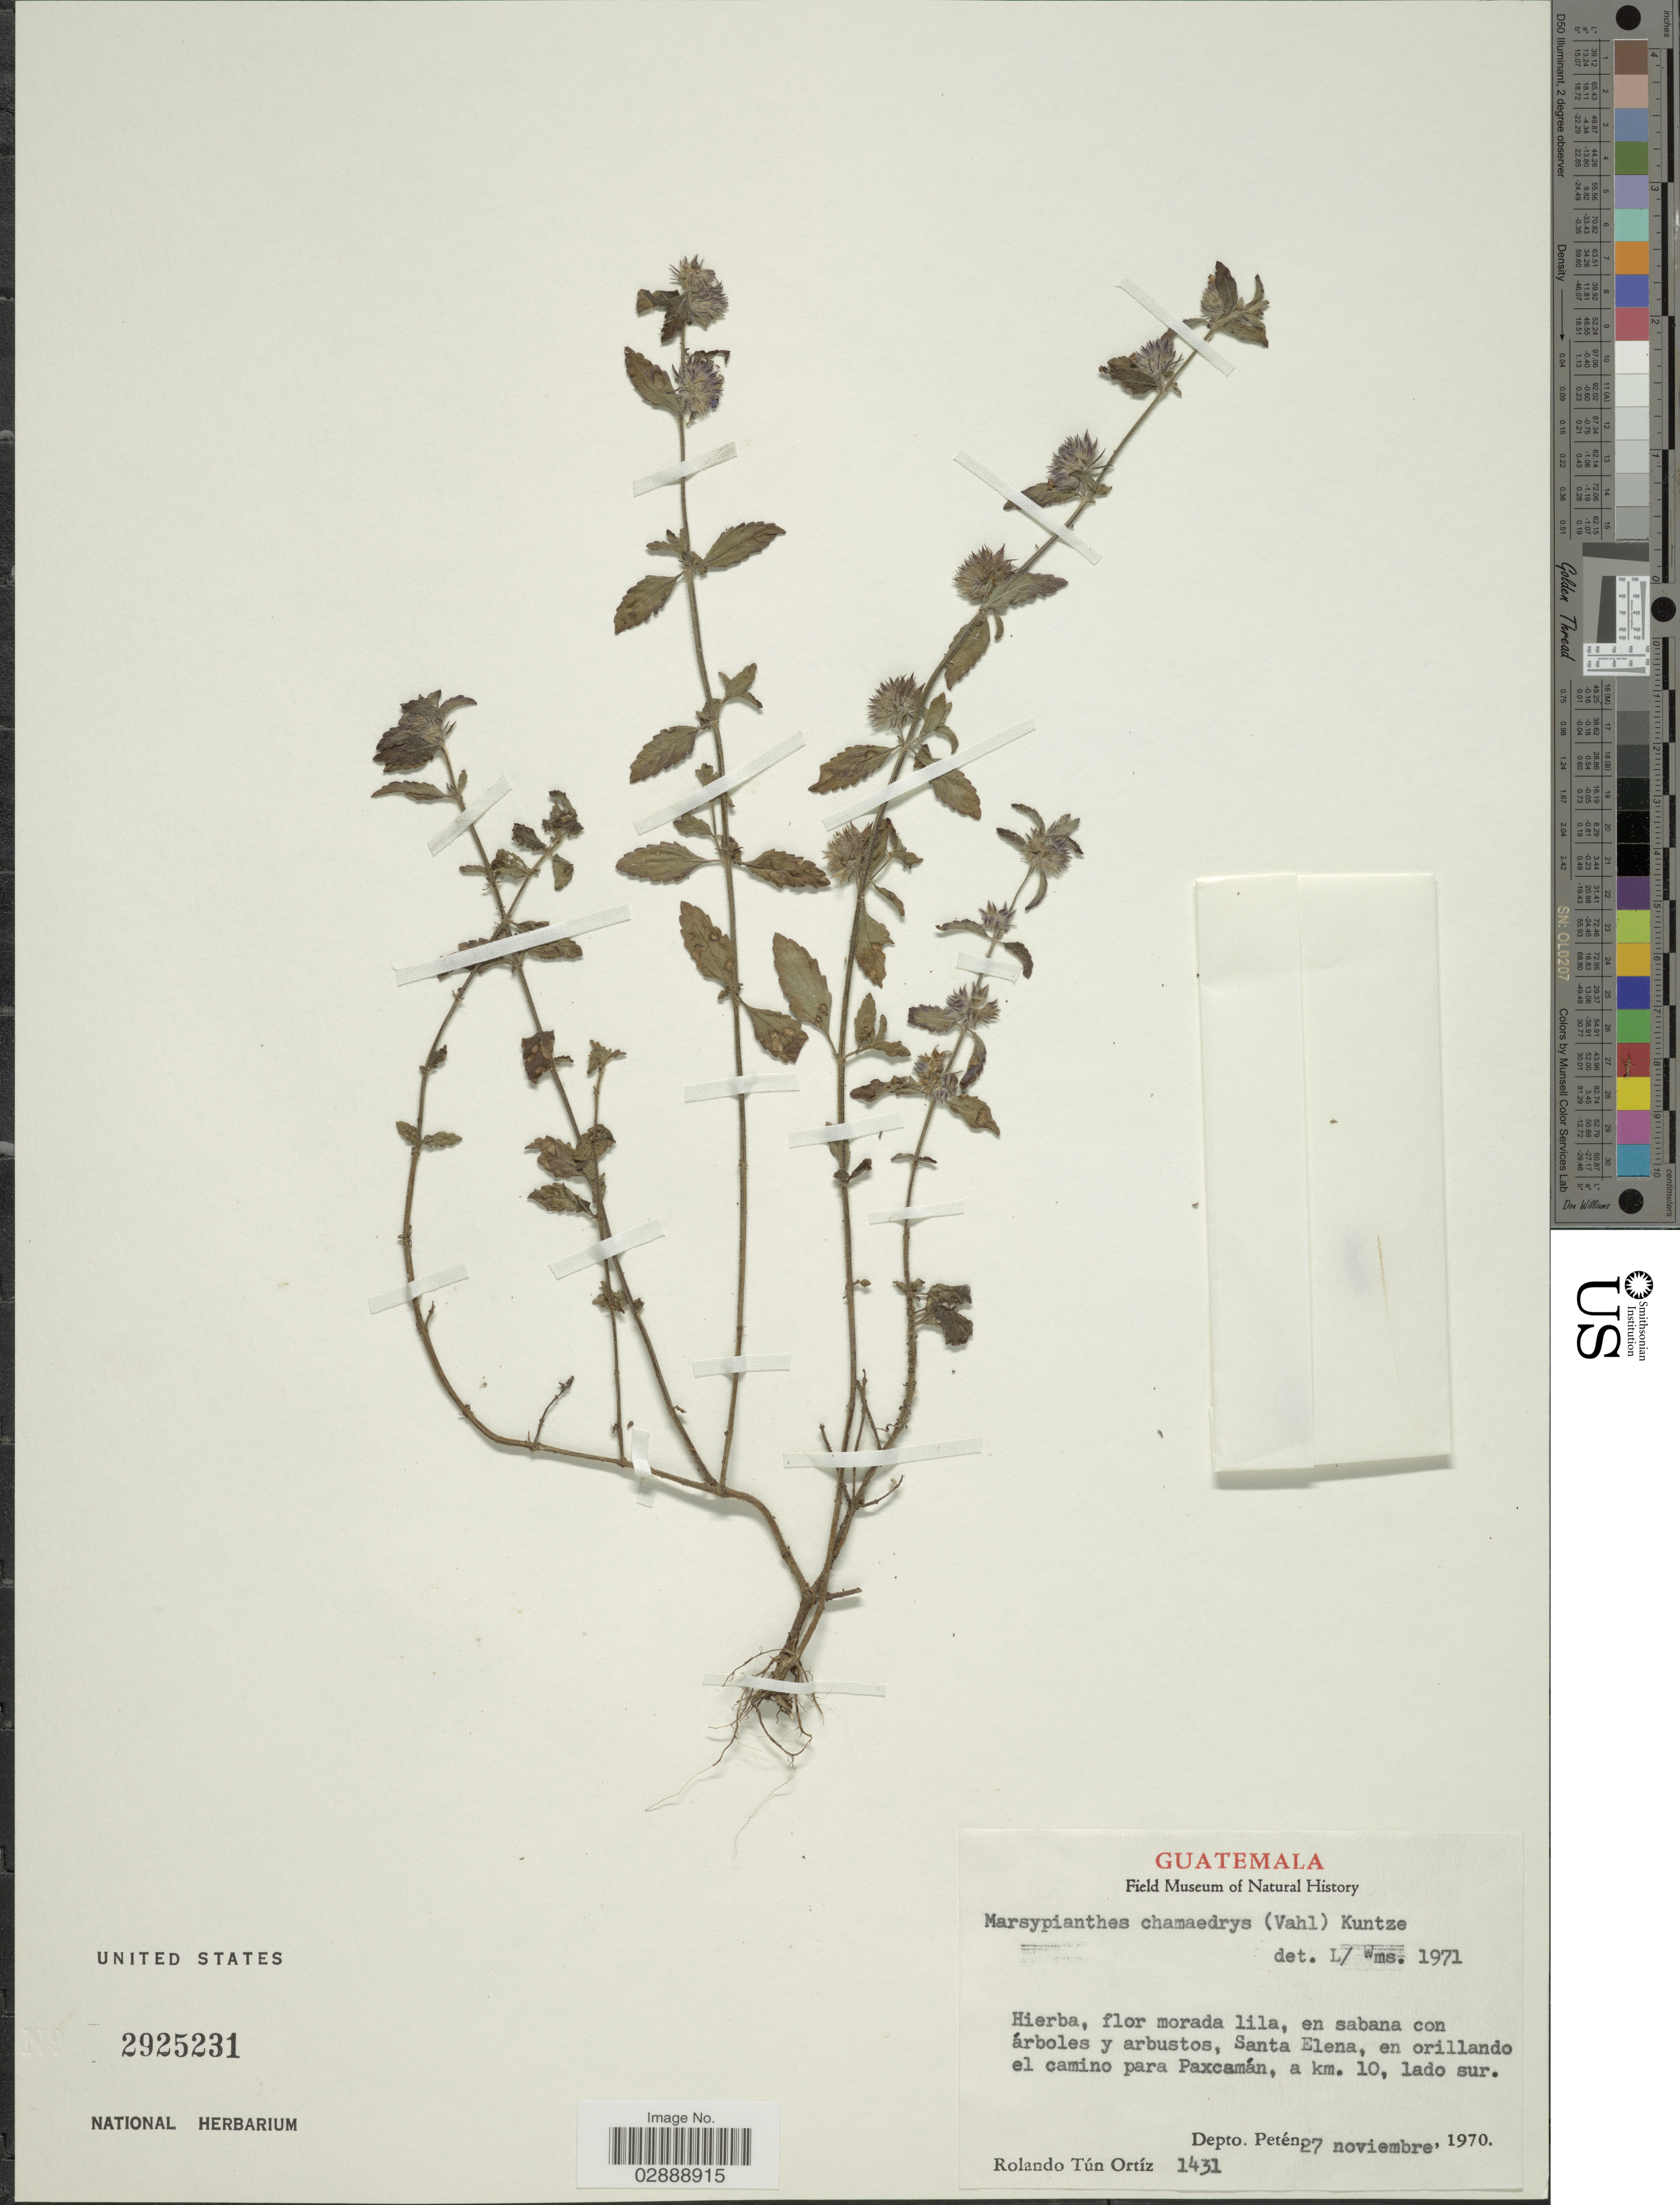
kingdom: Plantae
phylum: Tracheophyta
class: Magnoliopsida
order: Lamiales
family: Lamiaceae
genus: Marsypianthes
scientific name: Marsypianthes chamaedrys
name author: (Vahl) Kuntze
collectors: R. T. Ortíz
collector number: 1431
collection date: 1970-11-27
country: Guatemala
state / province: El Petén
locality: Santa Elena, en orillando el camino para Paxcamán, a km. 10, lado sur. Depto. Petén.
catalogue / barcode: US 2925231